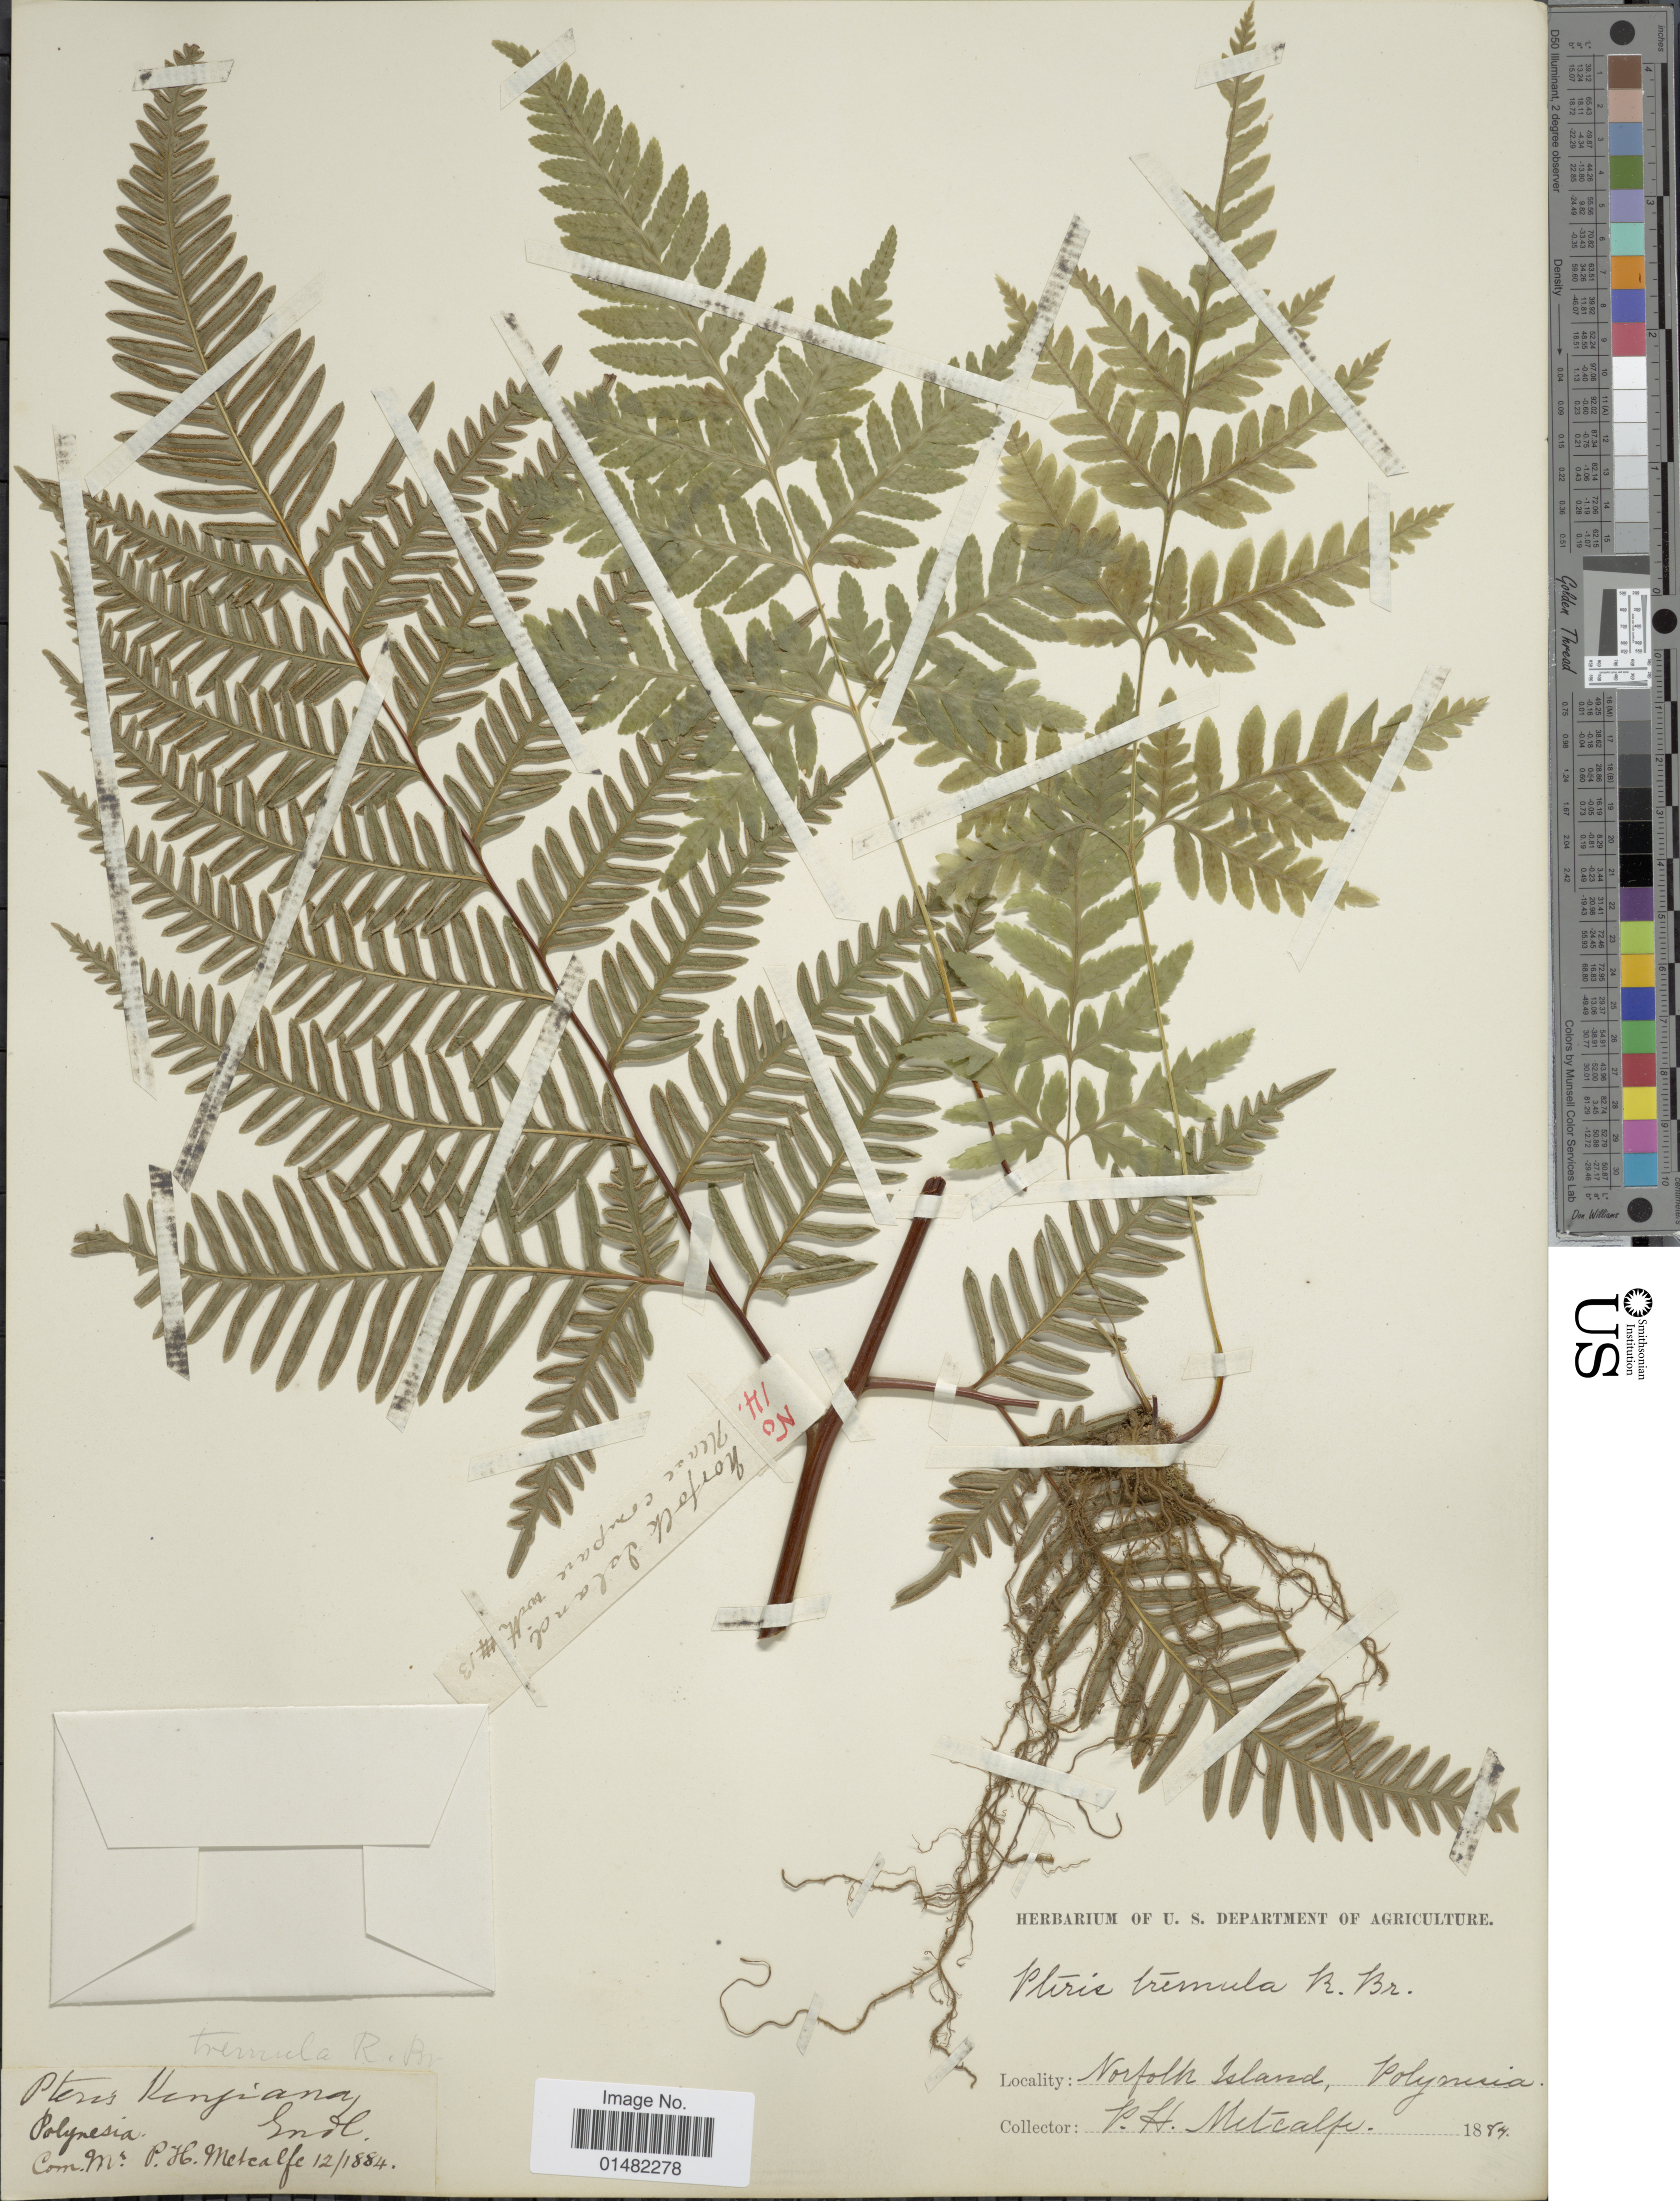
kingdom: Plantae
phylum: Tracheophyta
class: Polypodiopsida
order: Polypodiales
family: Pteridaceae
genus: Pteris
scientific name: Pteris kingiana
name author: Endl.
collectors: P. Metcalfe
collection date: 1884-12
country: Australia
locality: Polynesia, Norfolk Island